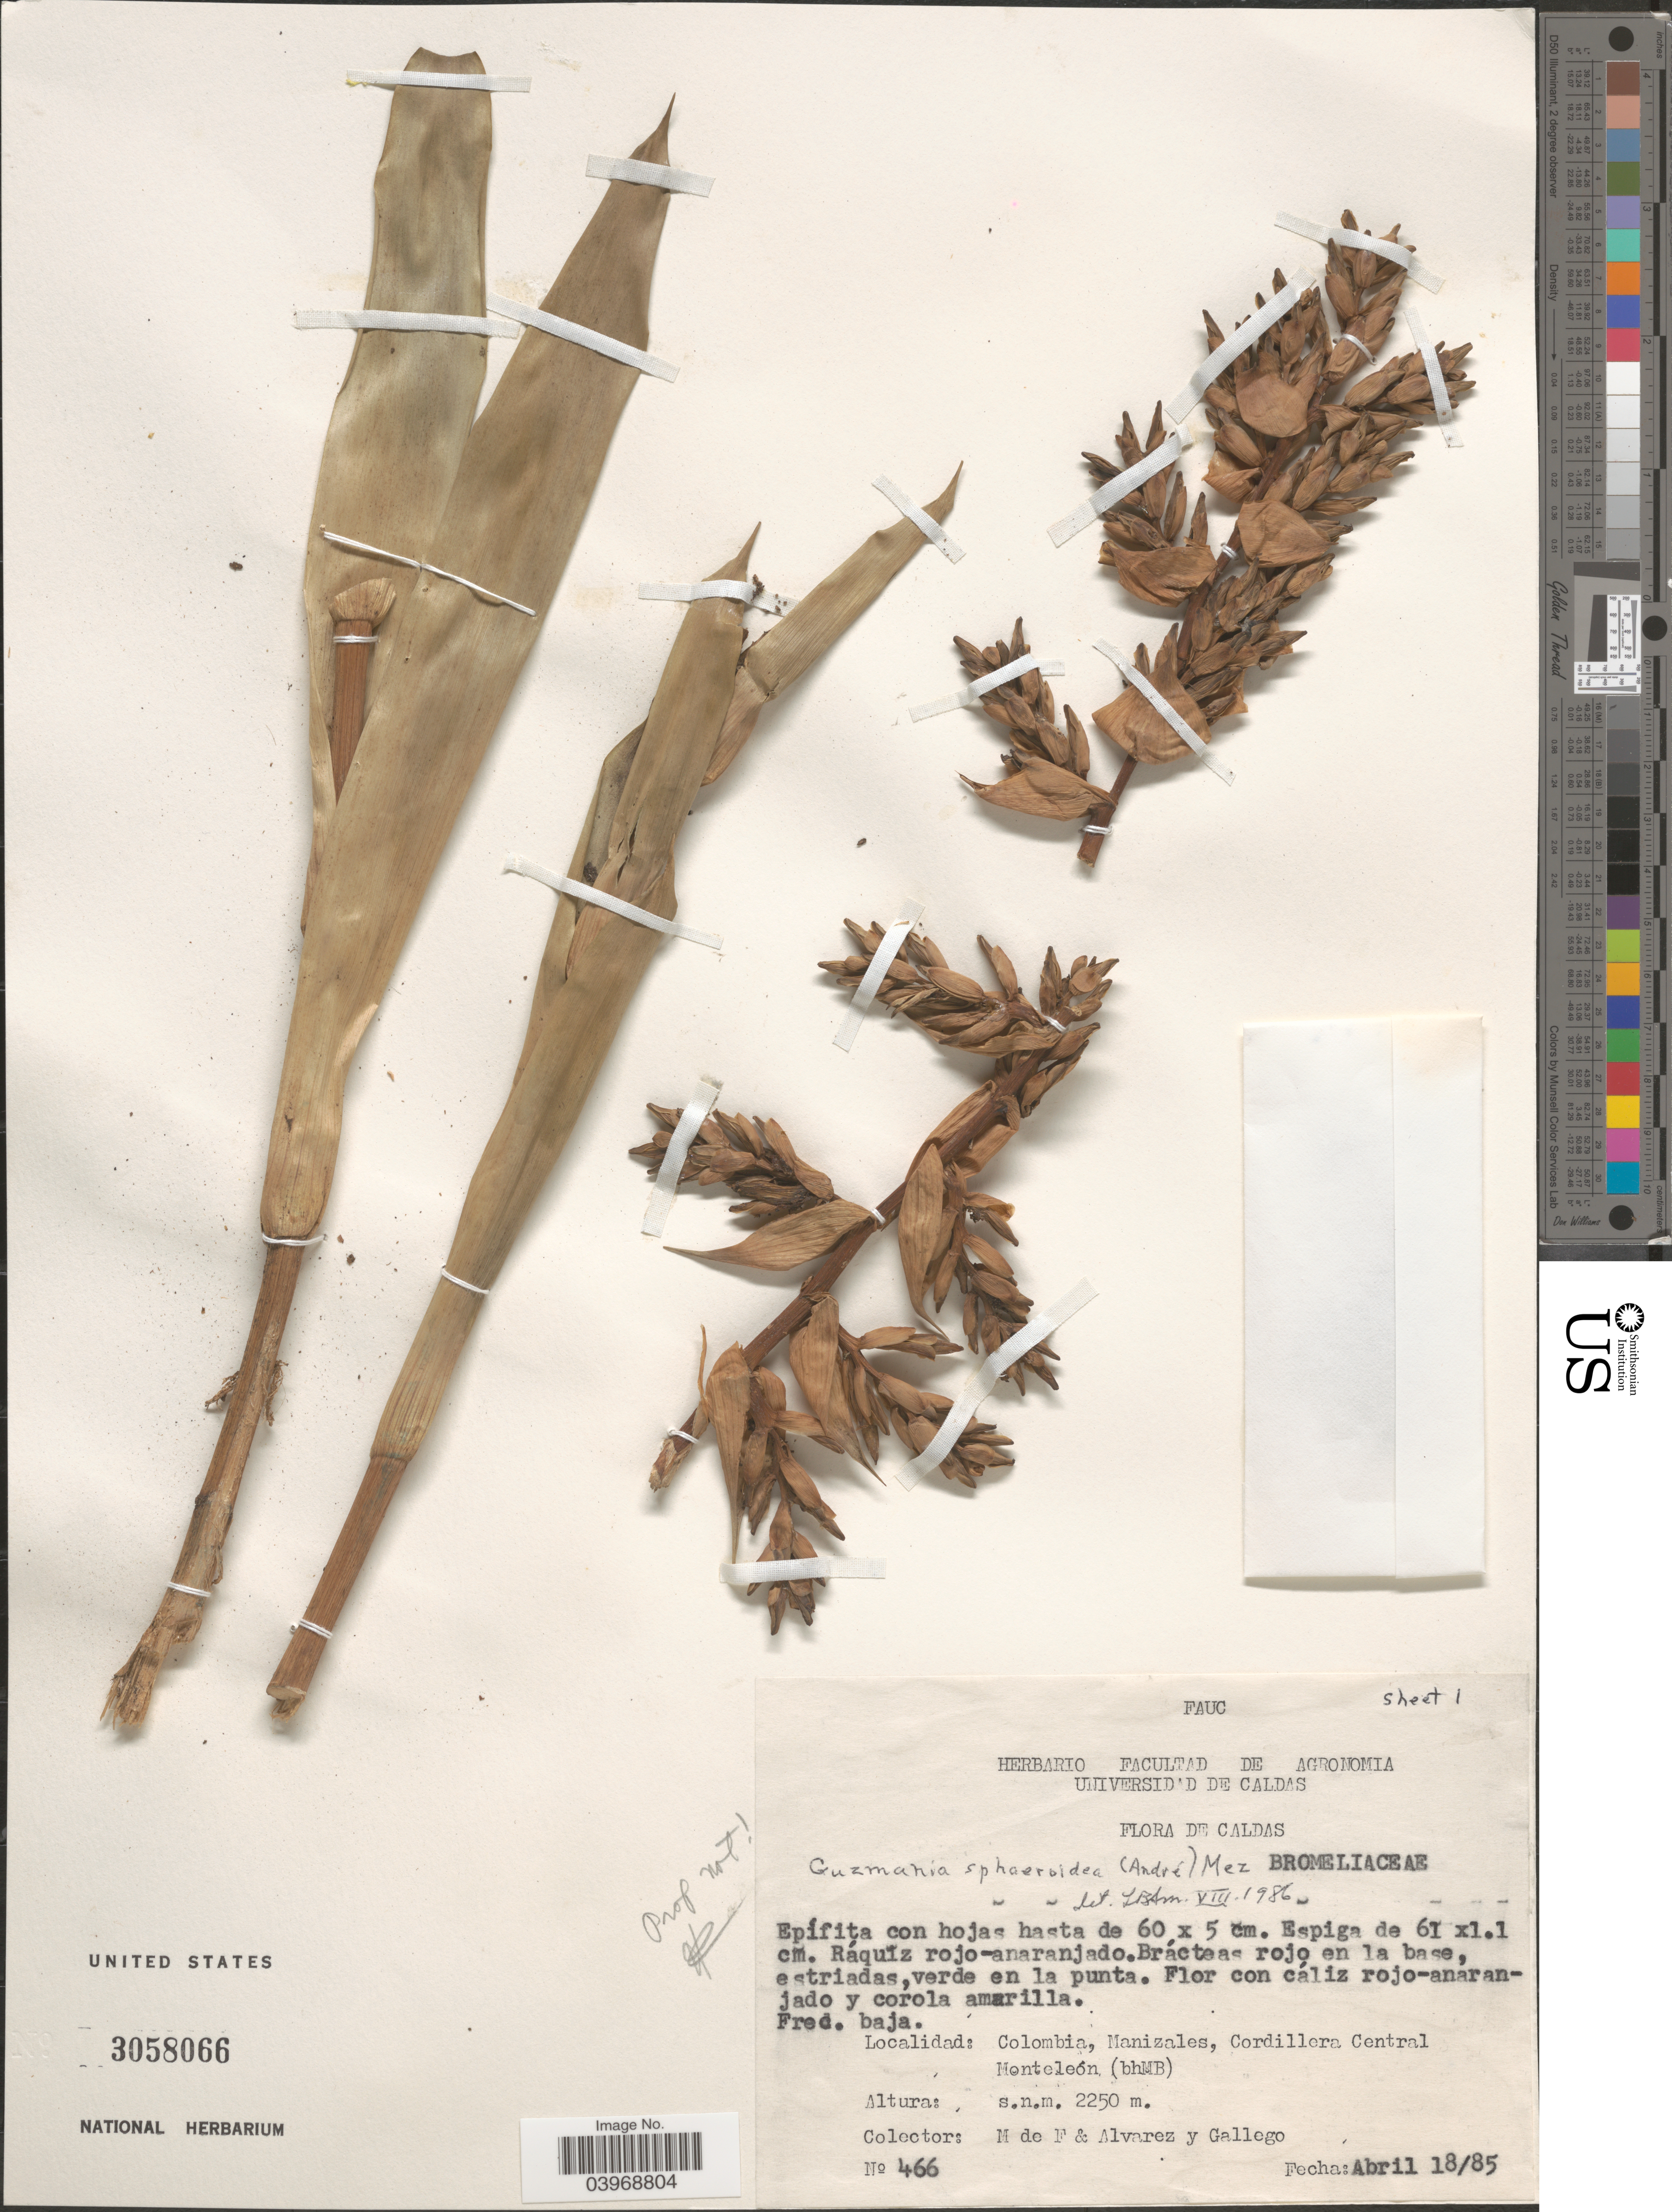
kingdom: Plantae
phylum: Tracheophyta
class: Liliopsida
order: Poales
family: Bromeliaceae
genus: Guzmania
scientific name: Guzmania sphaeroidea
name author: (André) André ex Mez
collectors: M. De F., -- Alvarez & -. Gallego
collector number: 466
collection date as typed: Transcribed d/m/y: 18/4/85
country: Colombia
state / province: Caldas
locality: Manizales, Cordillera Central Monteleón.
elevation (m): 2250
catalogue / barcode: US 3058066